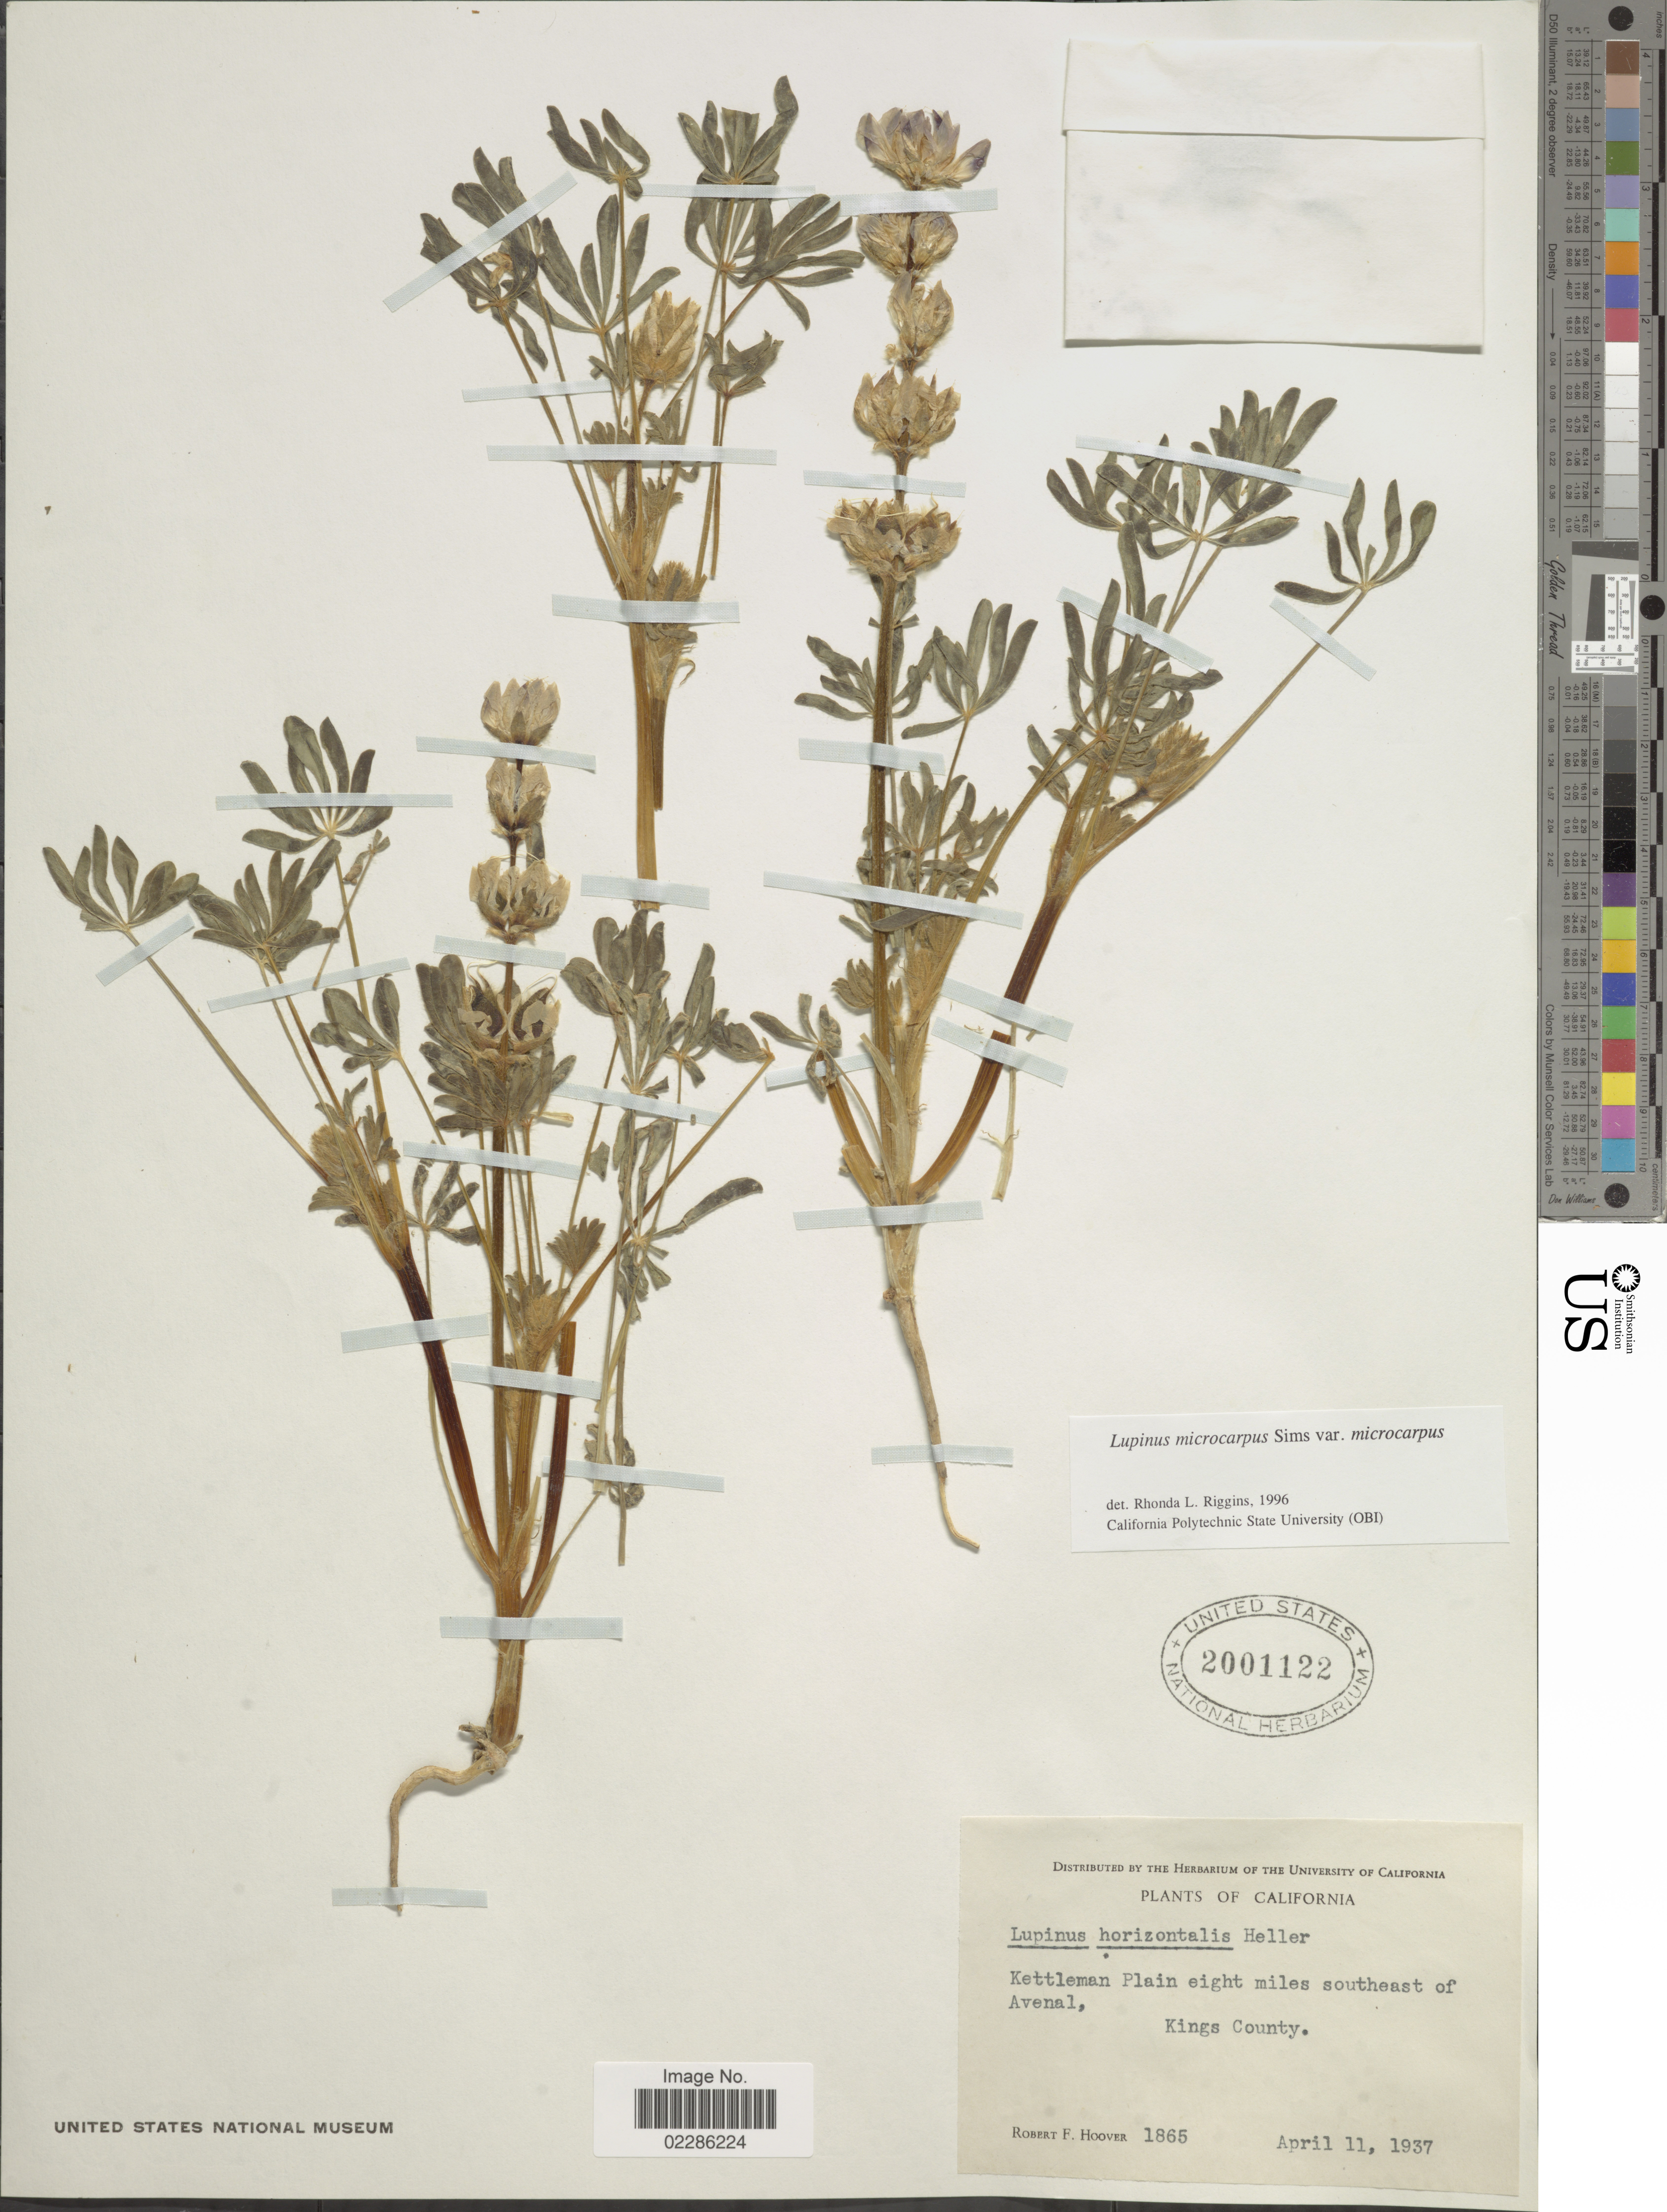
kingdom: Plantae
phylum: Tracheophyta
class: Magnoliopsida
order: Fabales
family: Fabaceae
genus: Lupinus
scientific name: Lupinus microcarpus var. microcarpus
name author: Sims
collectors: R. F. Hoover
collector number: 1865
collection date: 1937-04-11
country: United States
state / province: California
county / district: Kings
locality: Kettleman Plain eight miles southeast of Avenal, Kings County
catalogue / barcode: US 2001122